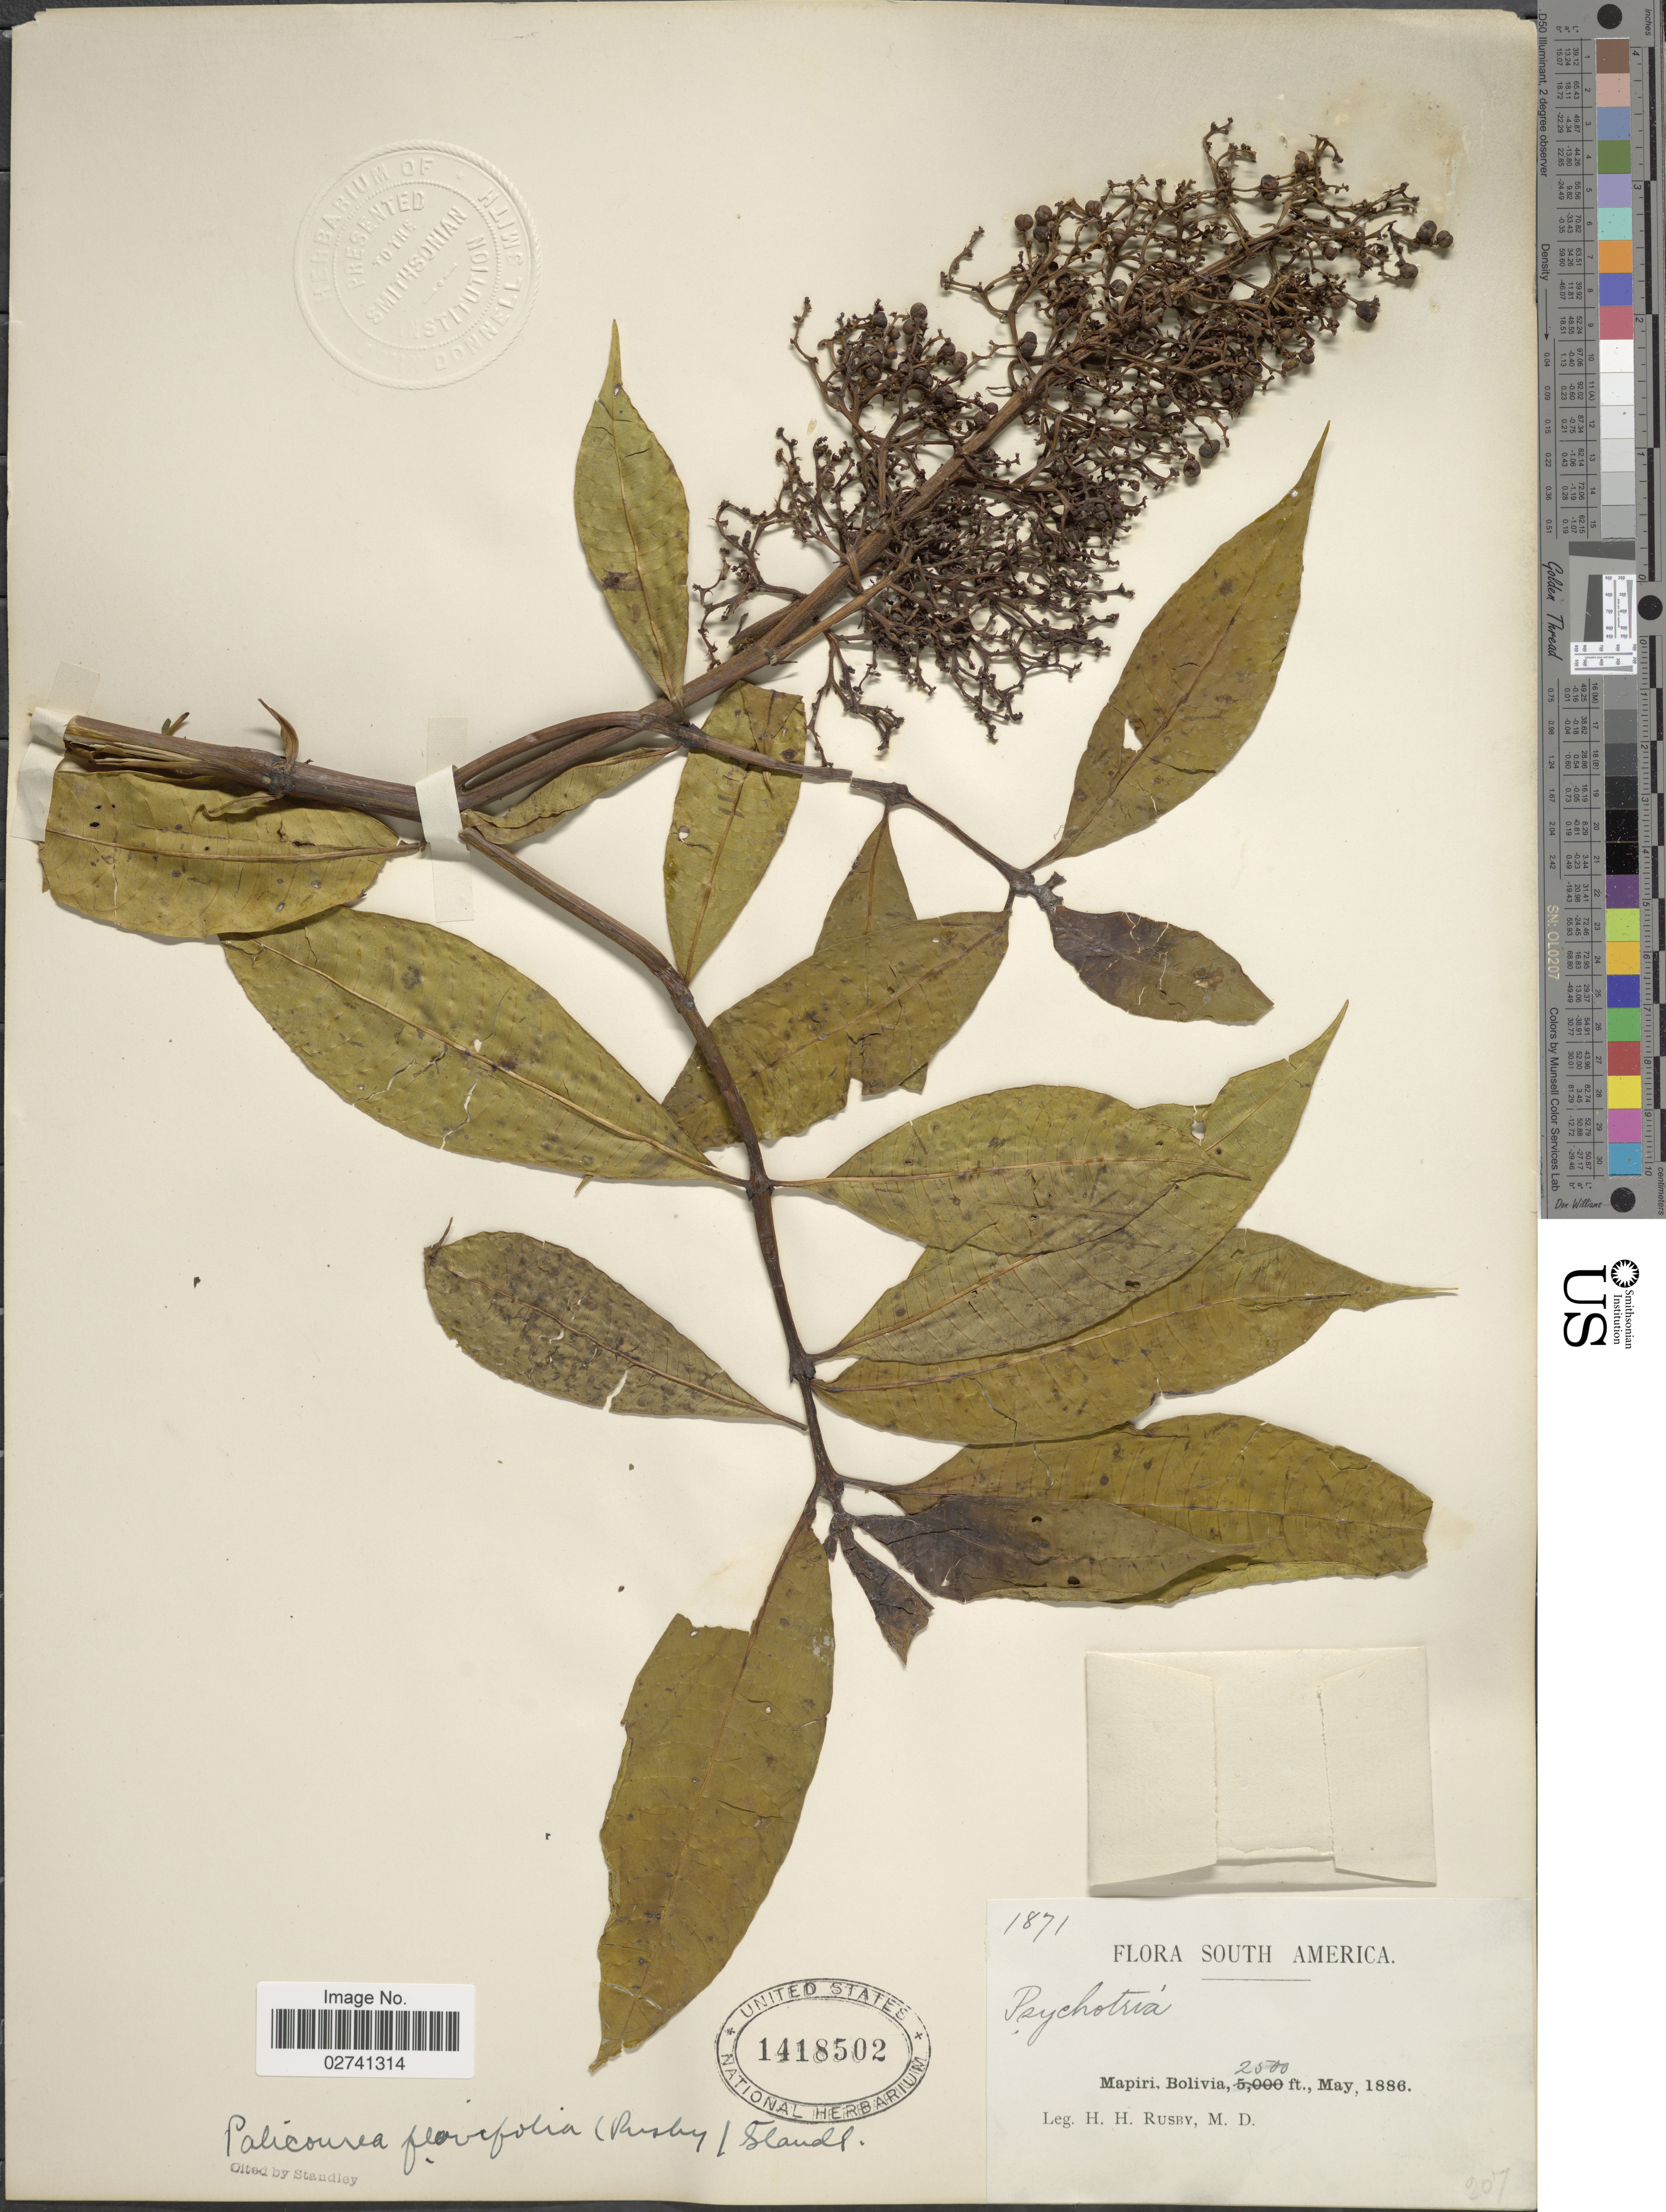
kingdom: Plantae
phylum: Tracheophyta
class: Magnoliopsida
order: Gentianales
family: Rubiaceae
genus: Palicourea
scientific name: Palicourea flavifolia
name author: (Rusby) Standl.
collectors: H. H. Rusby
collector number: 1871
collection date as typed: May, 1886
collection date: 1886-05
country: Bolivia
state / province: La Páz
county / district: Larecaja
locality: Mapiri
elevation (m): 762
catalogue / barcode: US 1418502